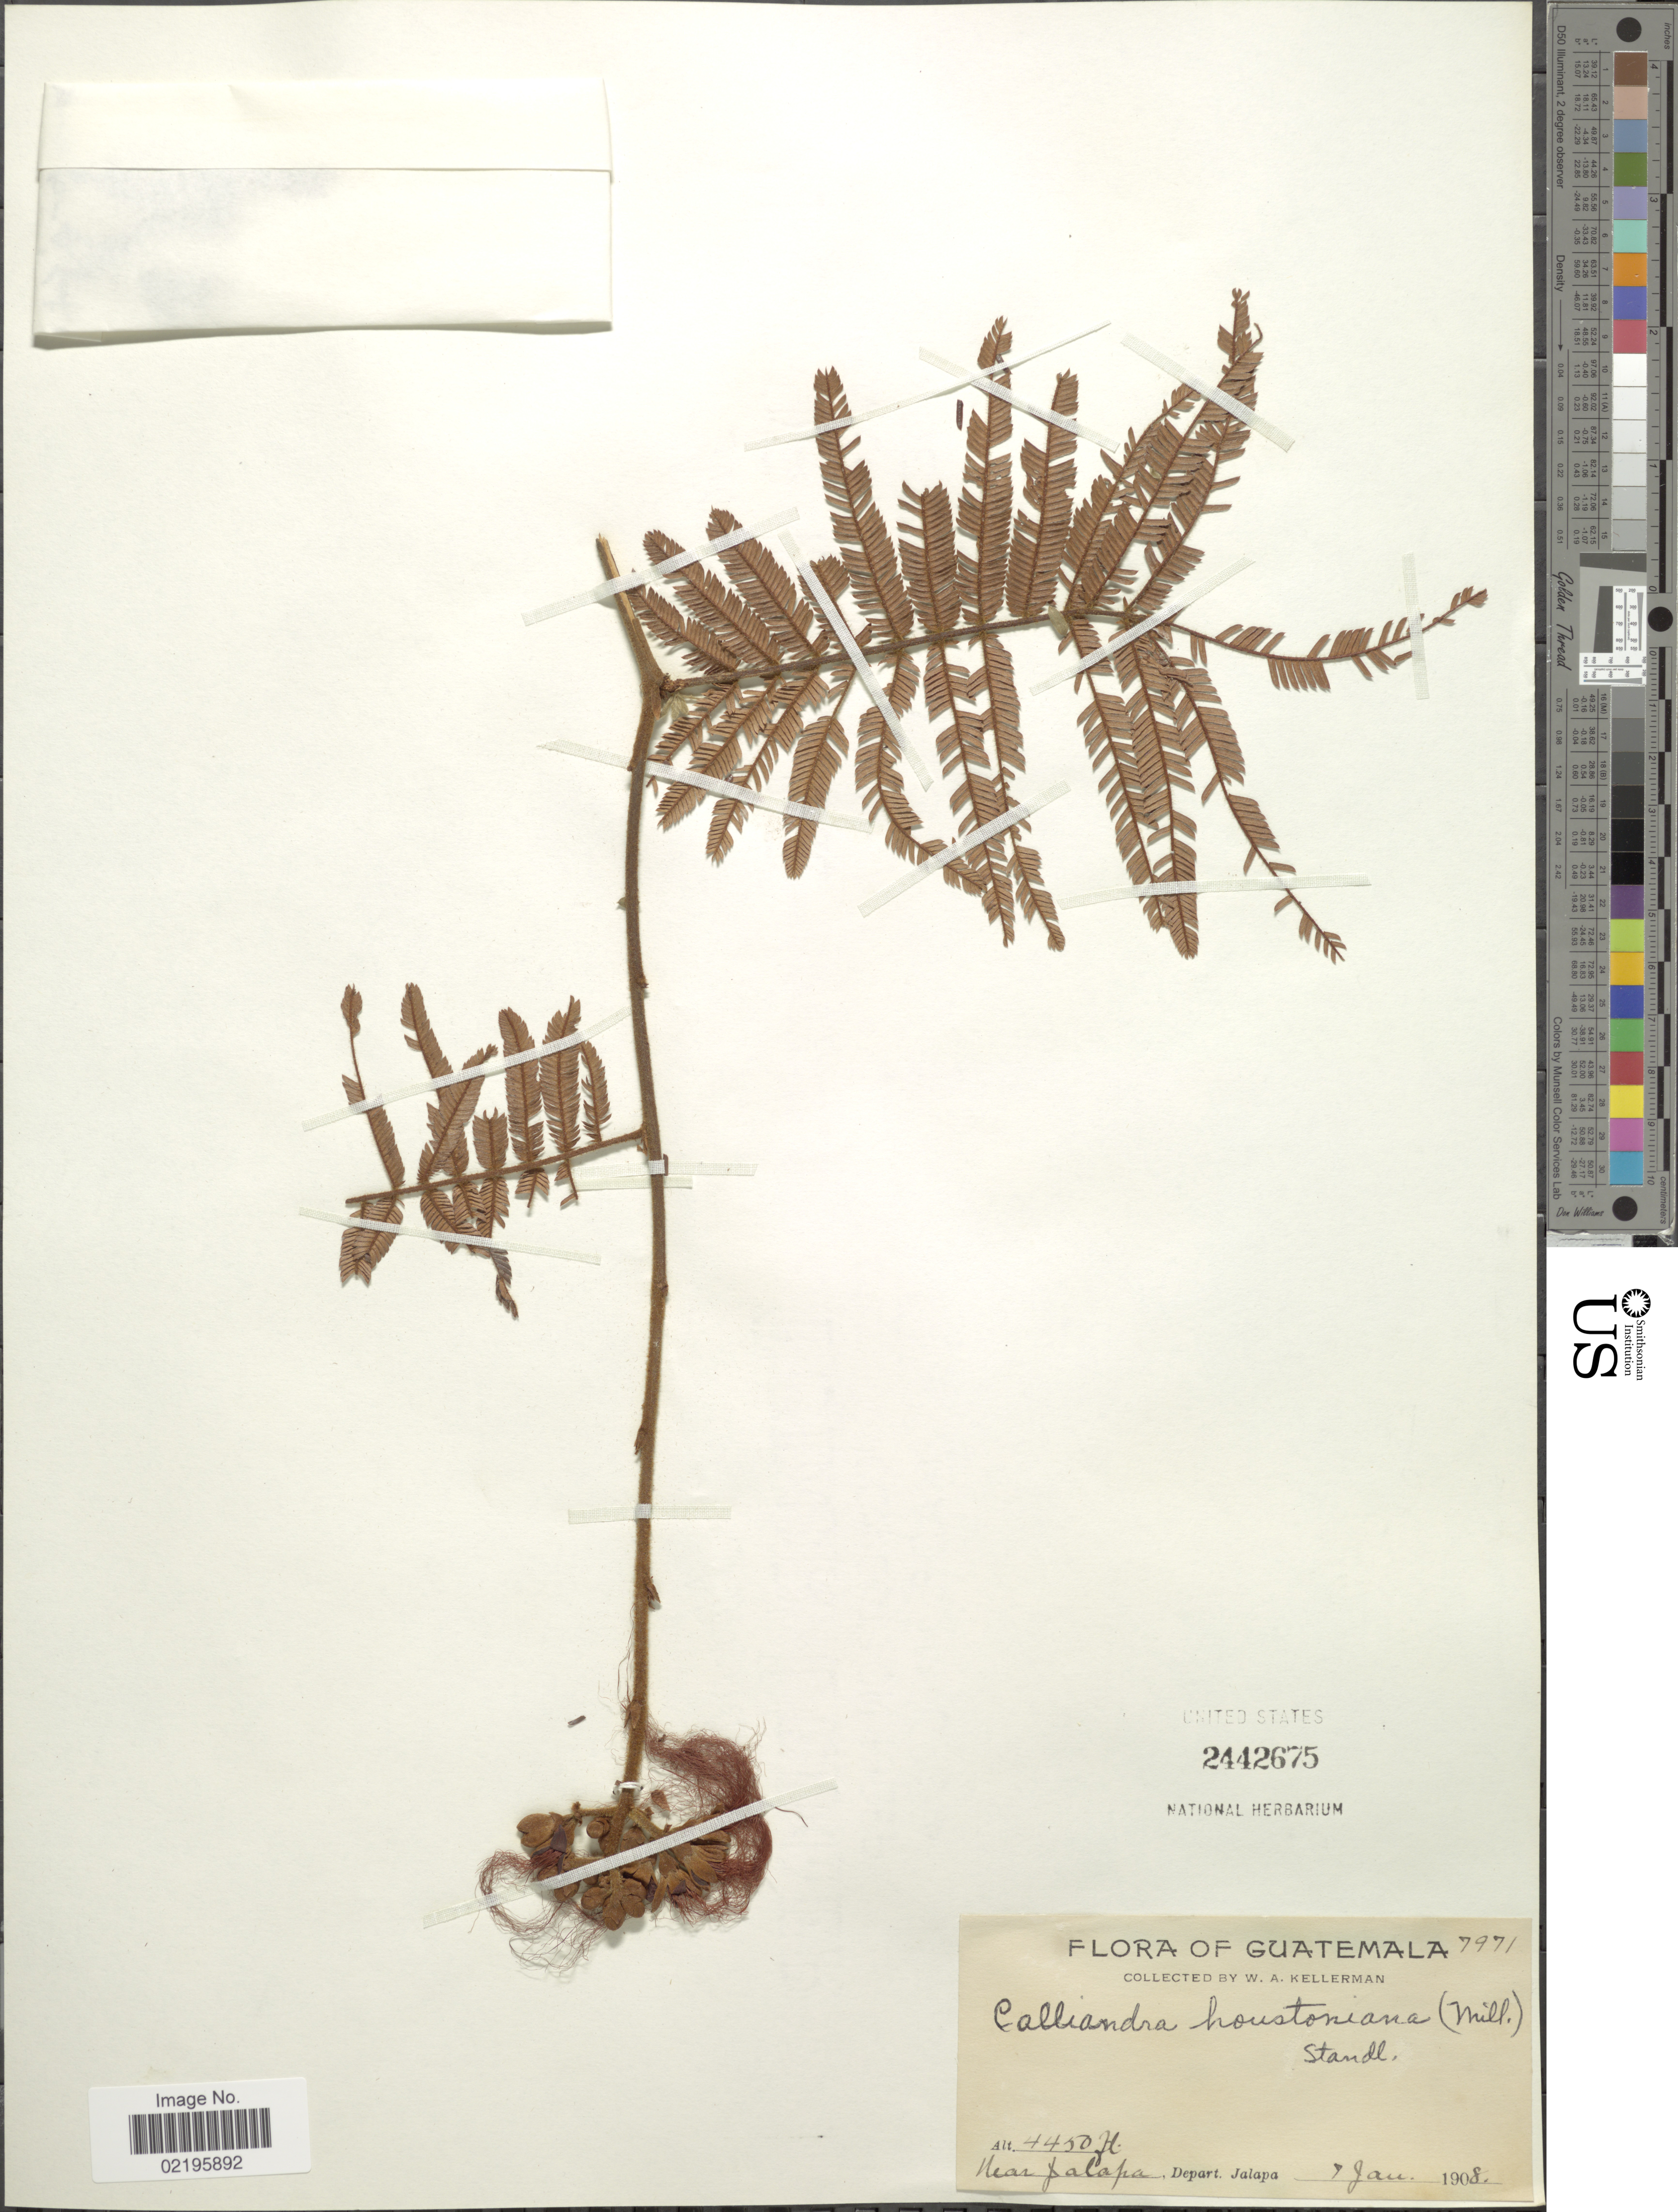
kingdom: Plantae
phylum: Tracheophyta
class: Magnoliopsida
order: Fabales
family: Fabaceae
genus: Calliandra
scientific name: Calliandra houstoniana var. houstoniana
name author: (Mill.) Standl.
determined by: Strong, Mark T., (BOT), Smithsonian Institution - National Museum of Natural History (UNITED STATES)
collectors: W. Kellerman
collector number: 7971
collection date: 1908-01-07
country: Guatemala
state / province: Jalapa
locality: Near Jalapa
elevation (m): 1356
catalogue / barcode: US 2442675